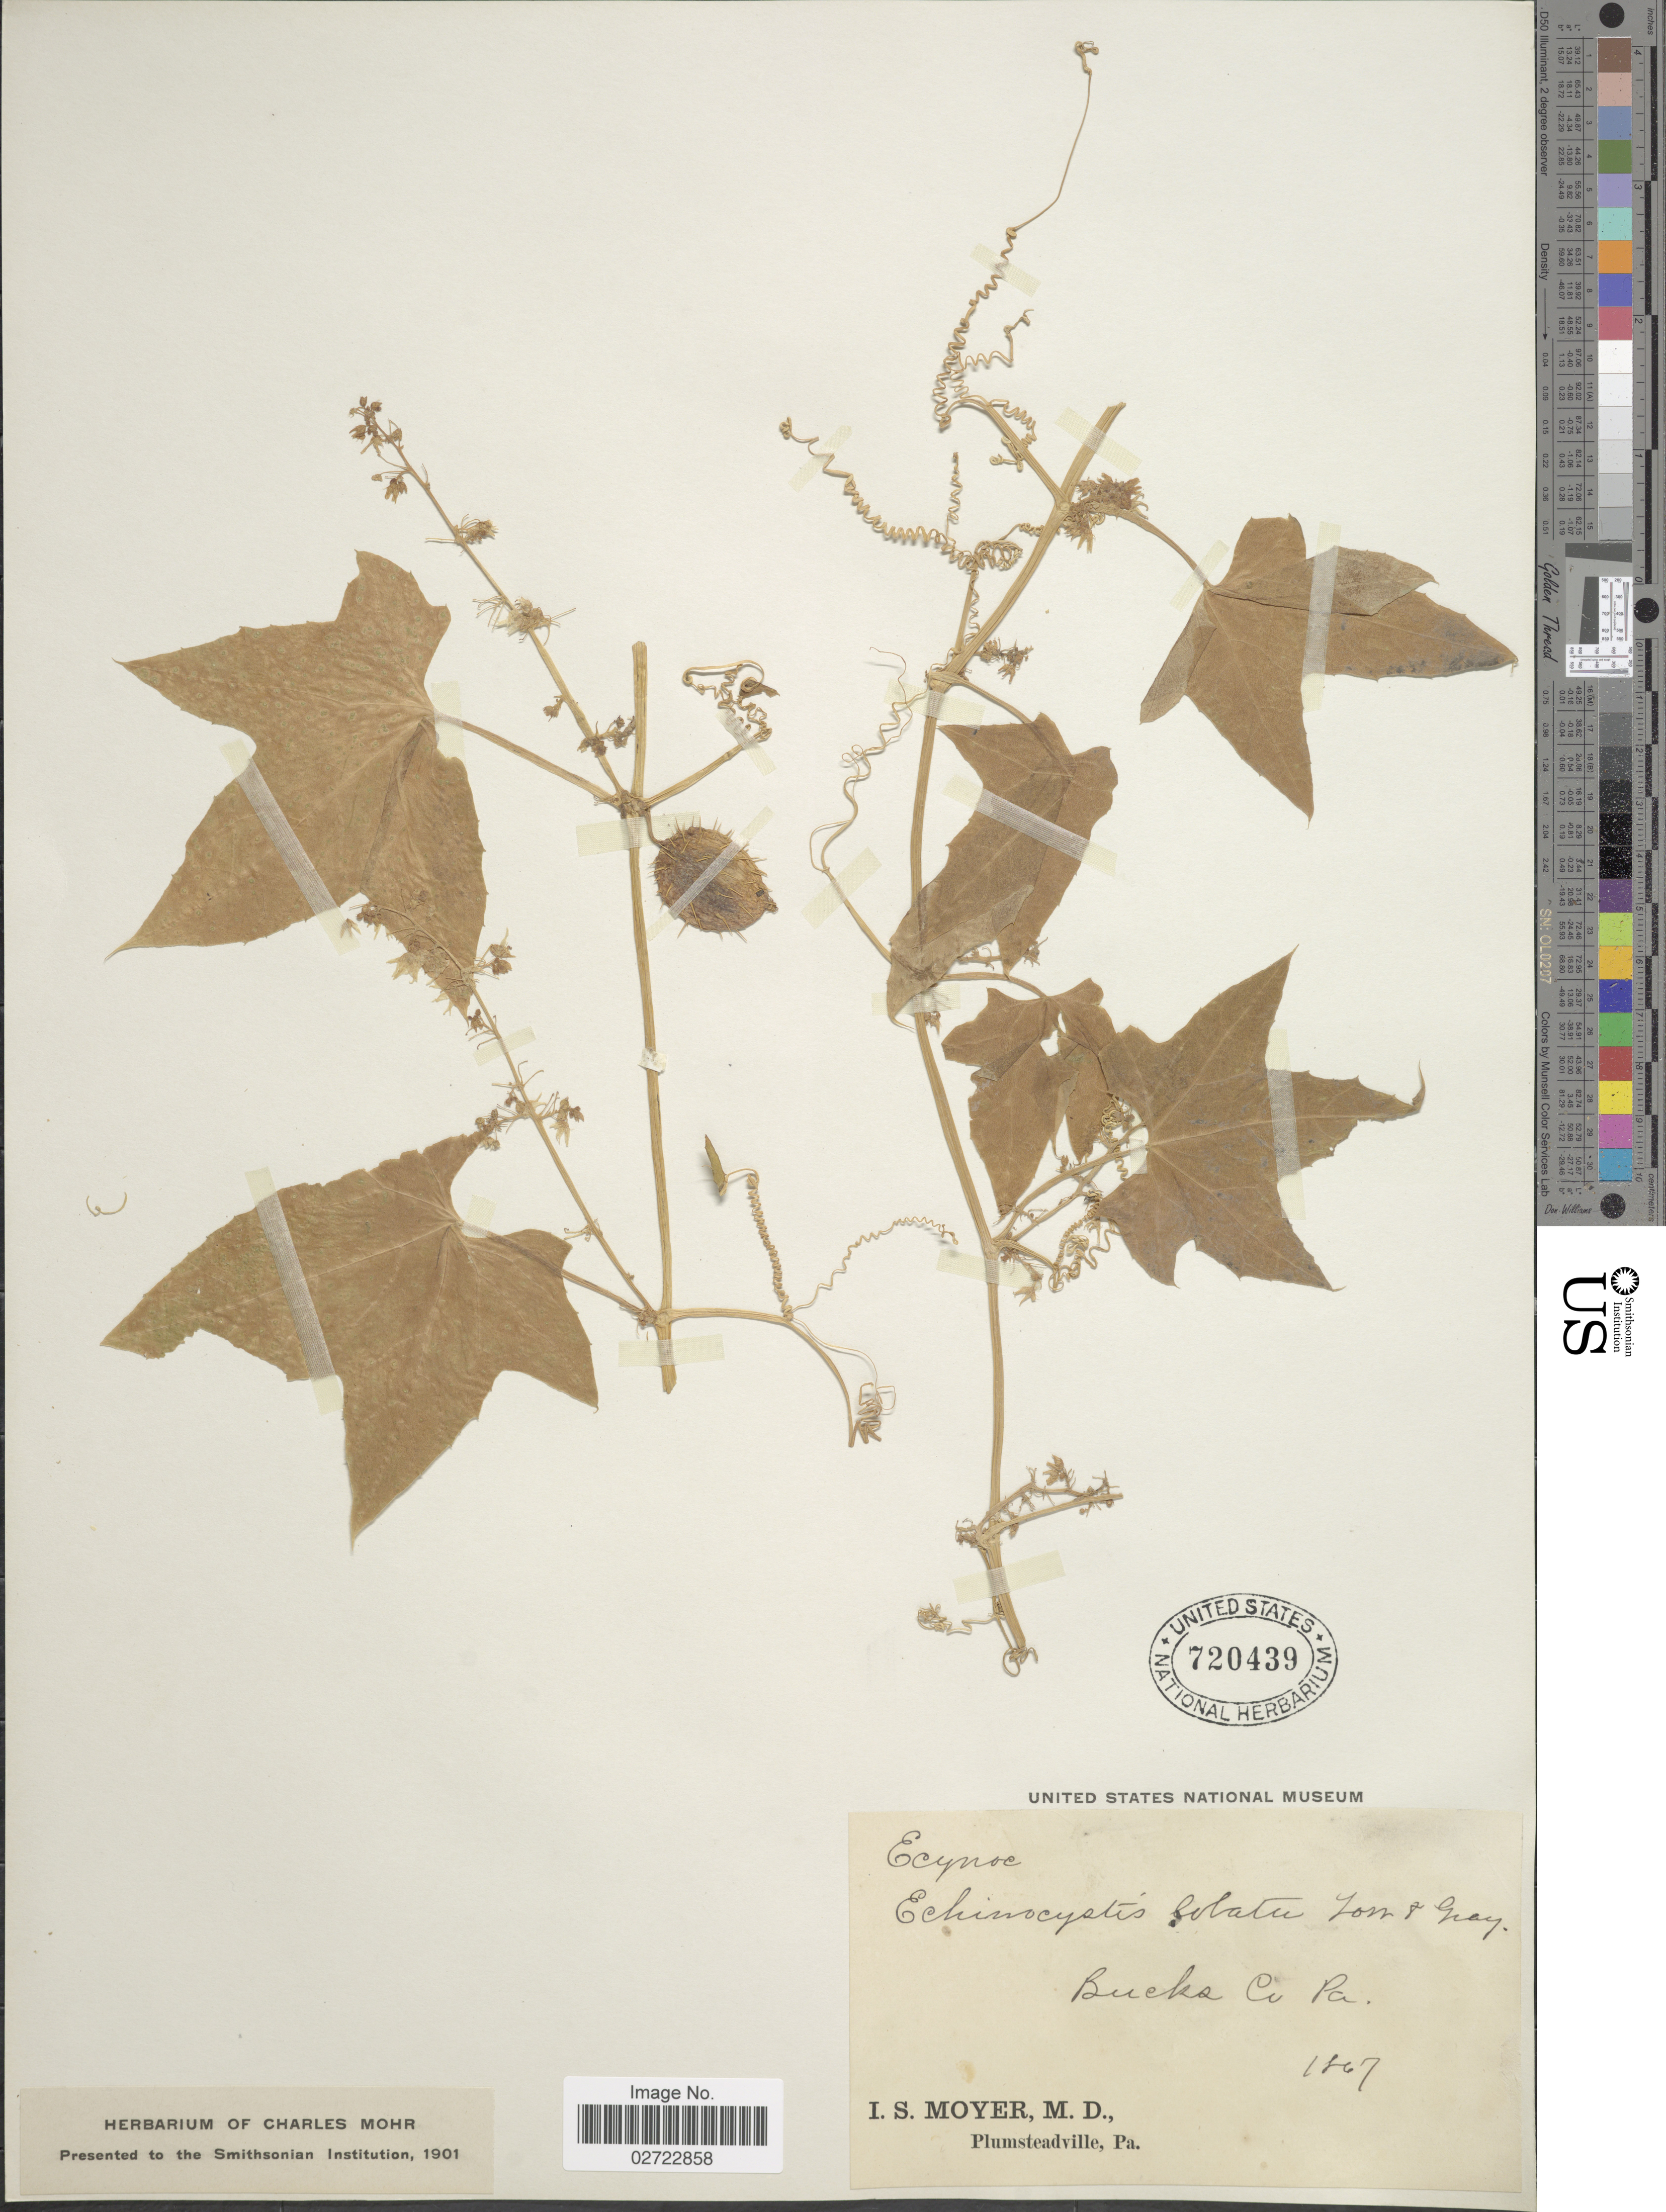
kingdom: Plantae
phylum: Tracheophyta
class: Magnoliopsida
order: Cucurbitales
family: Cucurbitaceae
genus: Echinocystis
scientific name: Echinocystis lobata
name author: (Michx.) Torr. & A. Gray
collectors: I. S. Moyer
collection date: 1867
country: United States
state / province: Pennsylvania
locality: Bucks Co.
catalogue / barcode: US 720439